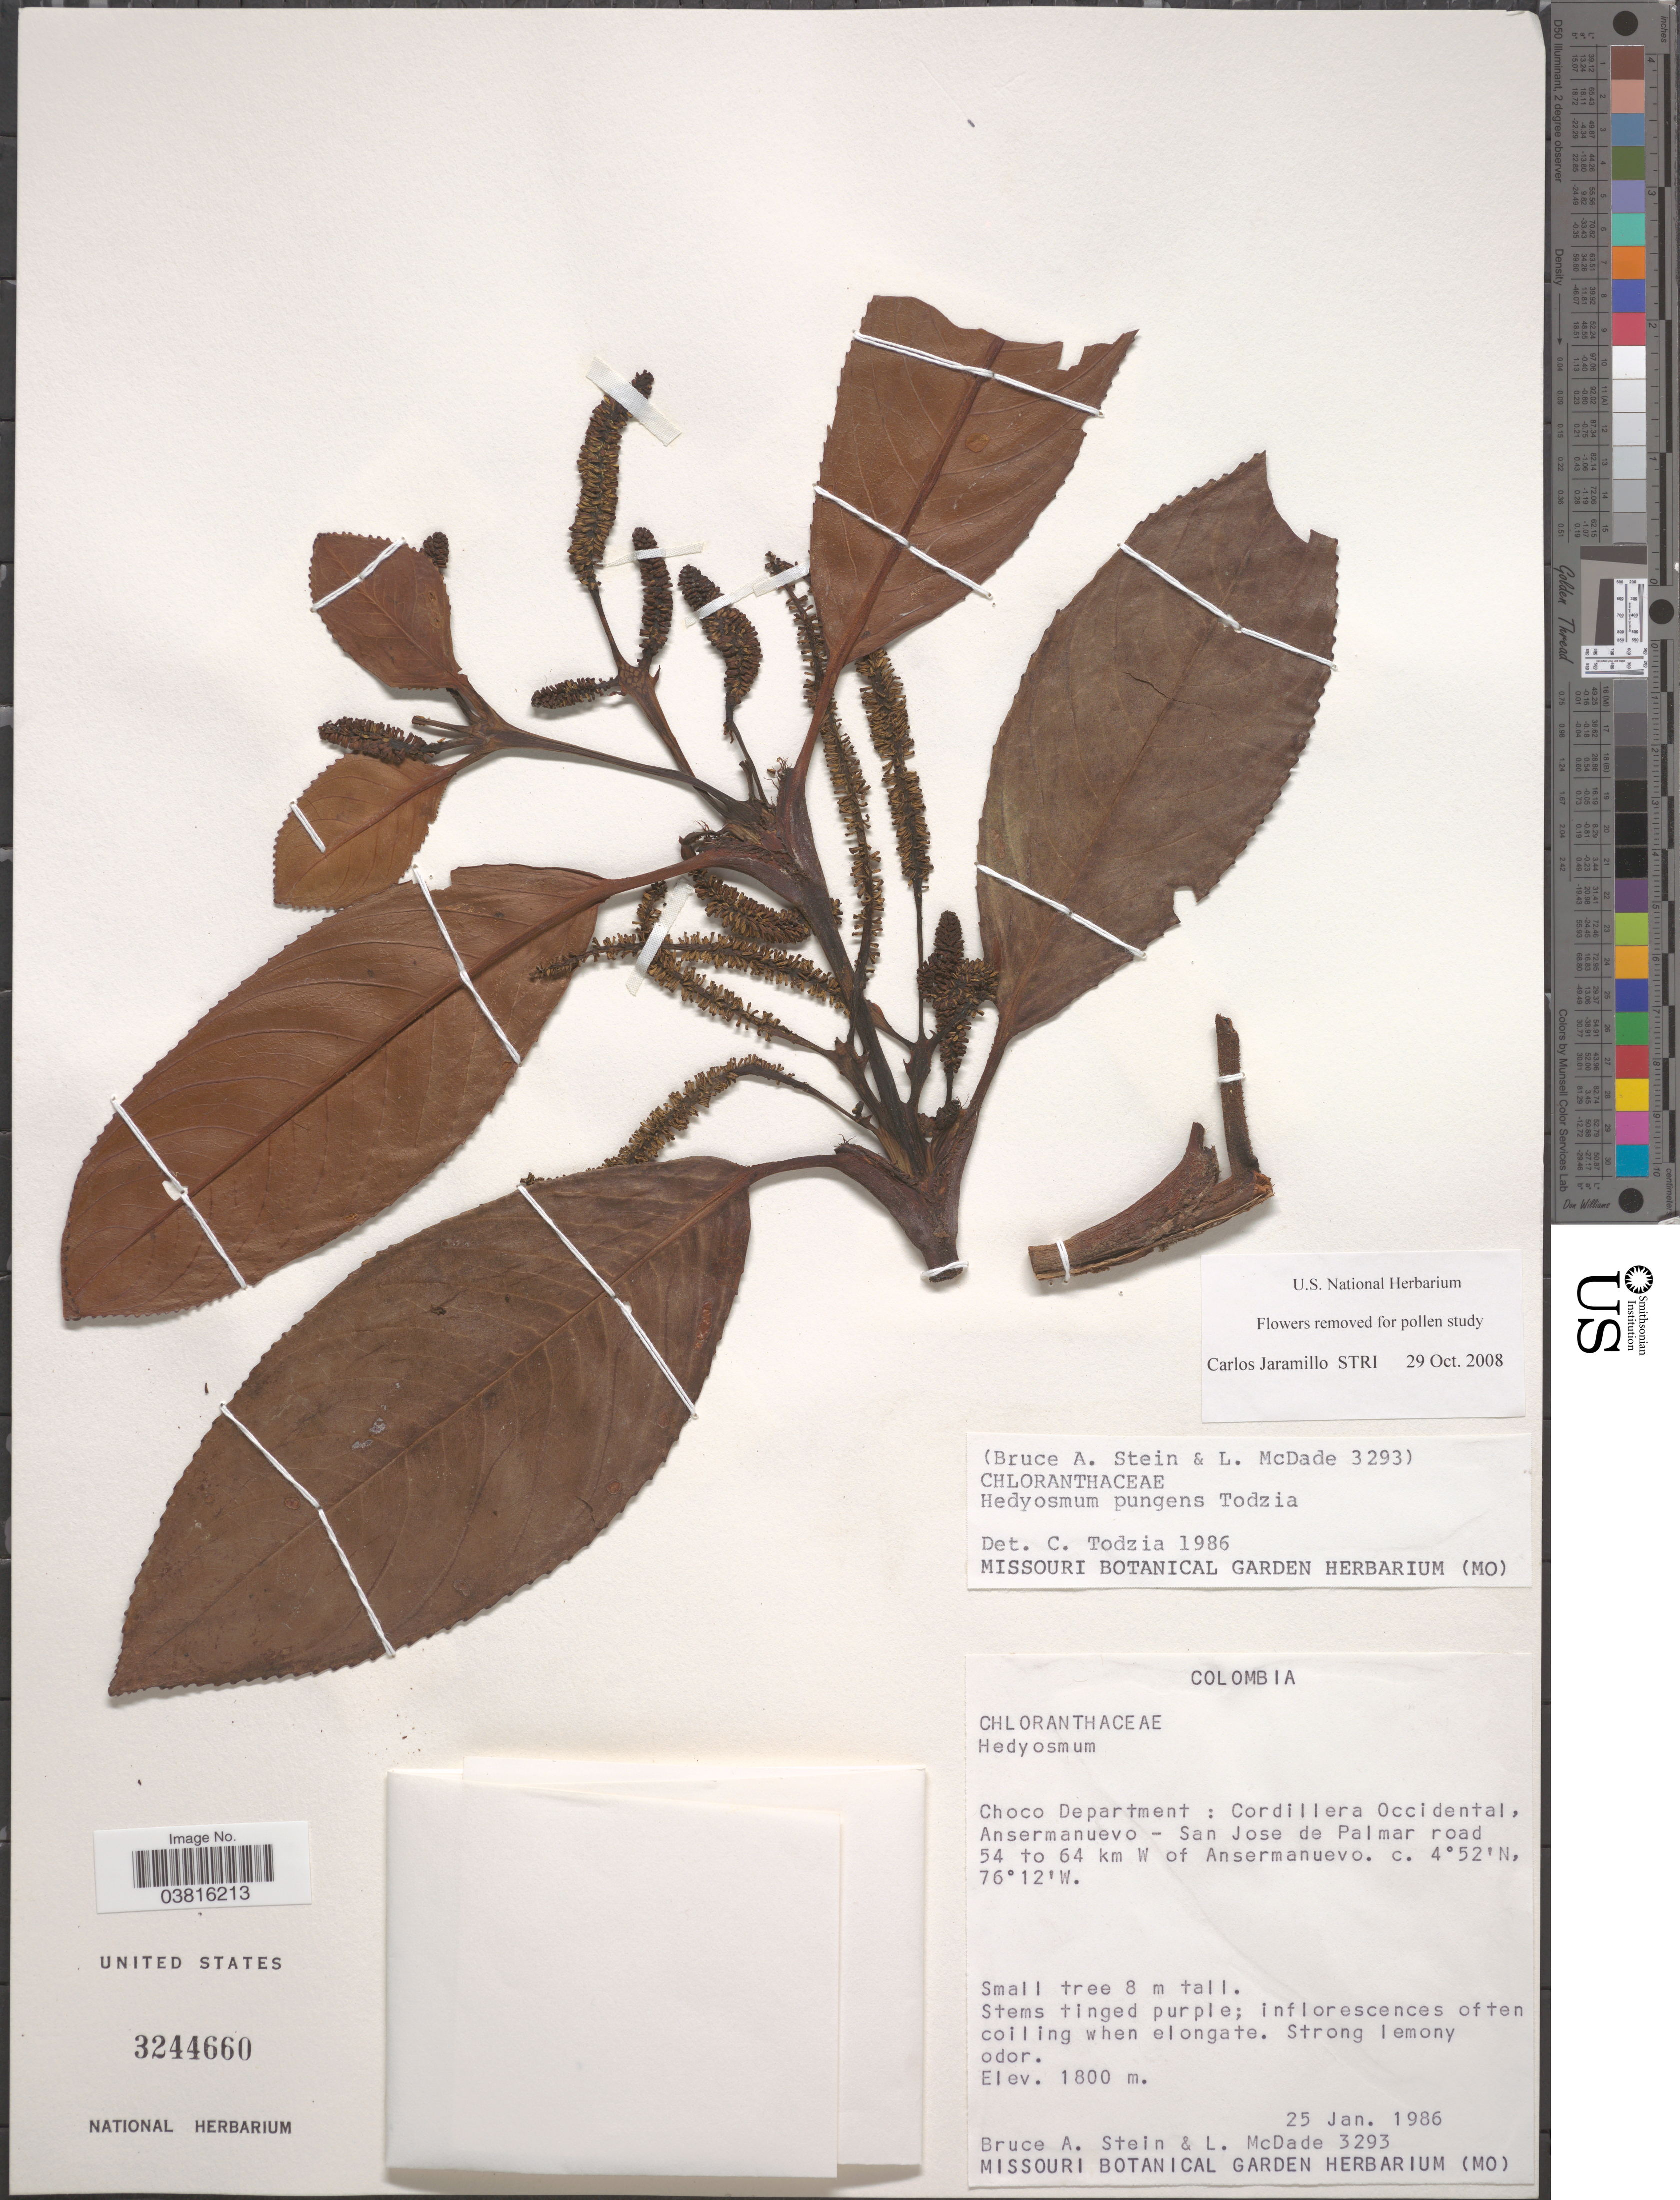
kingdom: Plantae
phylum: Tracheophyta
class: Magnoliopsida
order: Chloranthales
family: Chloranthaceae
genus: Hedyosmum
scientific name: Hedyosmum pungens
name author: Todzia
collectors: B. A. Stein & L. McDade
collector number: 3293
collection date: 1986-01-25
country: Colombia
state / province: Chocó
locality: Choco Department: Cordillera Occidental, Ansermanuevo- San Jose de Palmar road 54 to 64 km W of Ansermanuevo.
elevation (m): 1800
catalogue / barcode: US 3244660